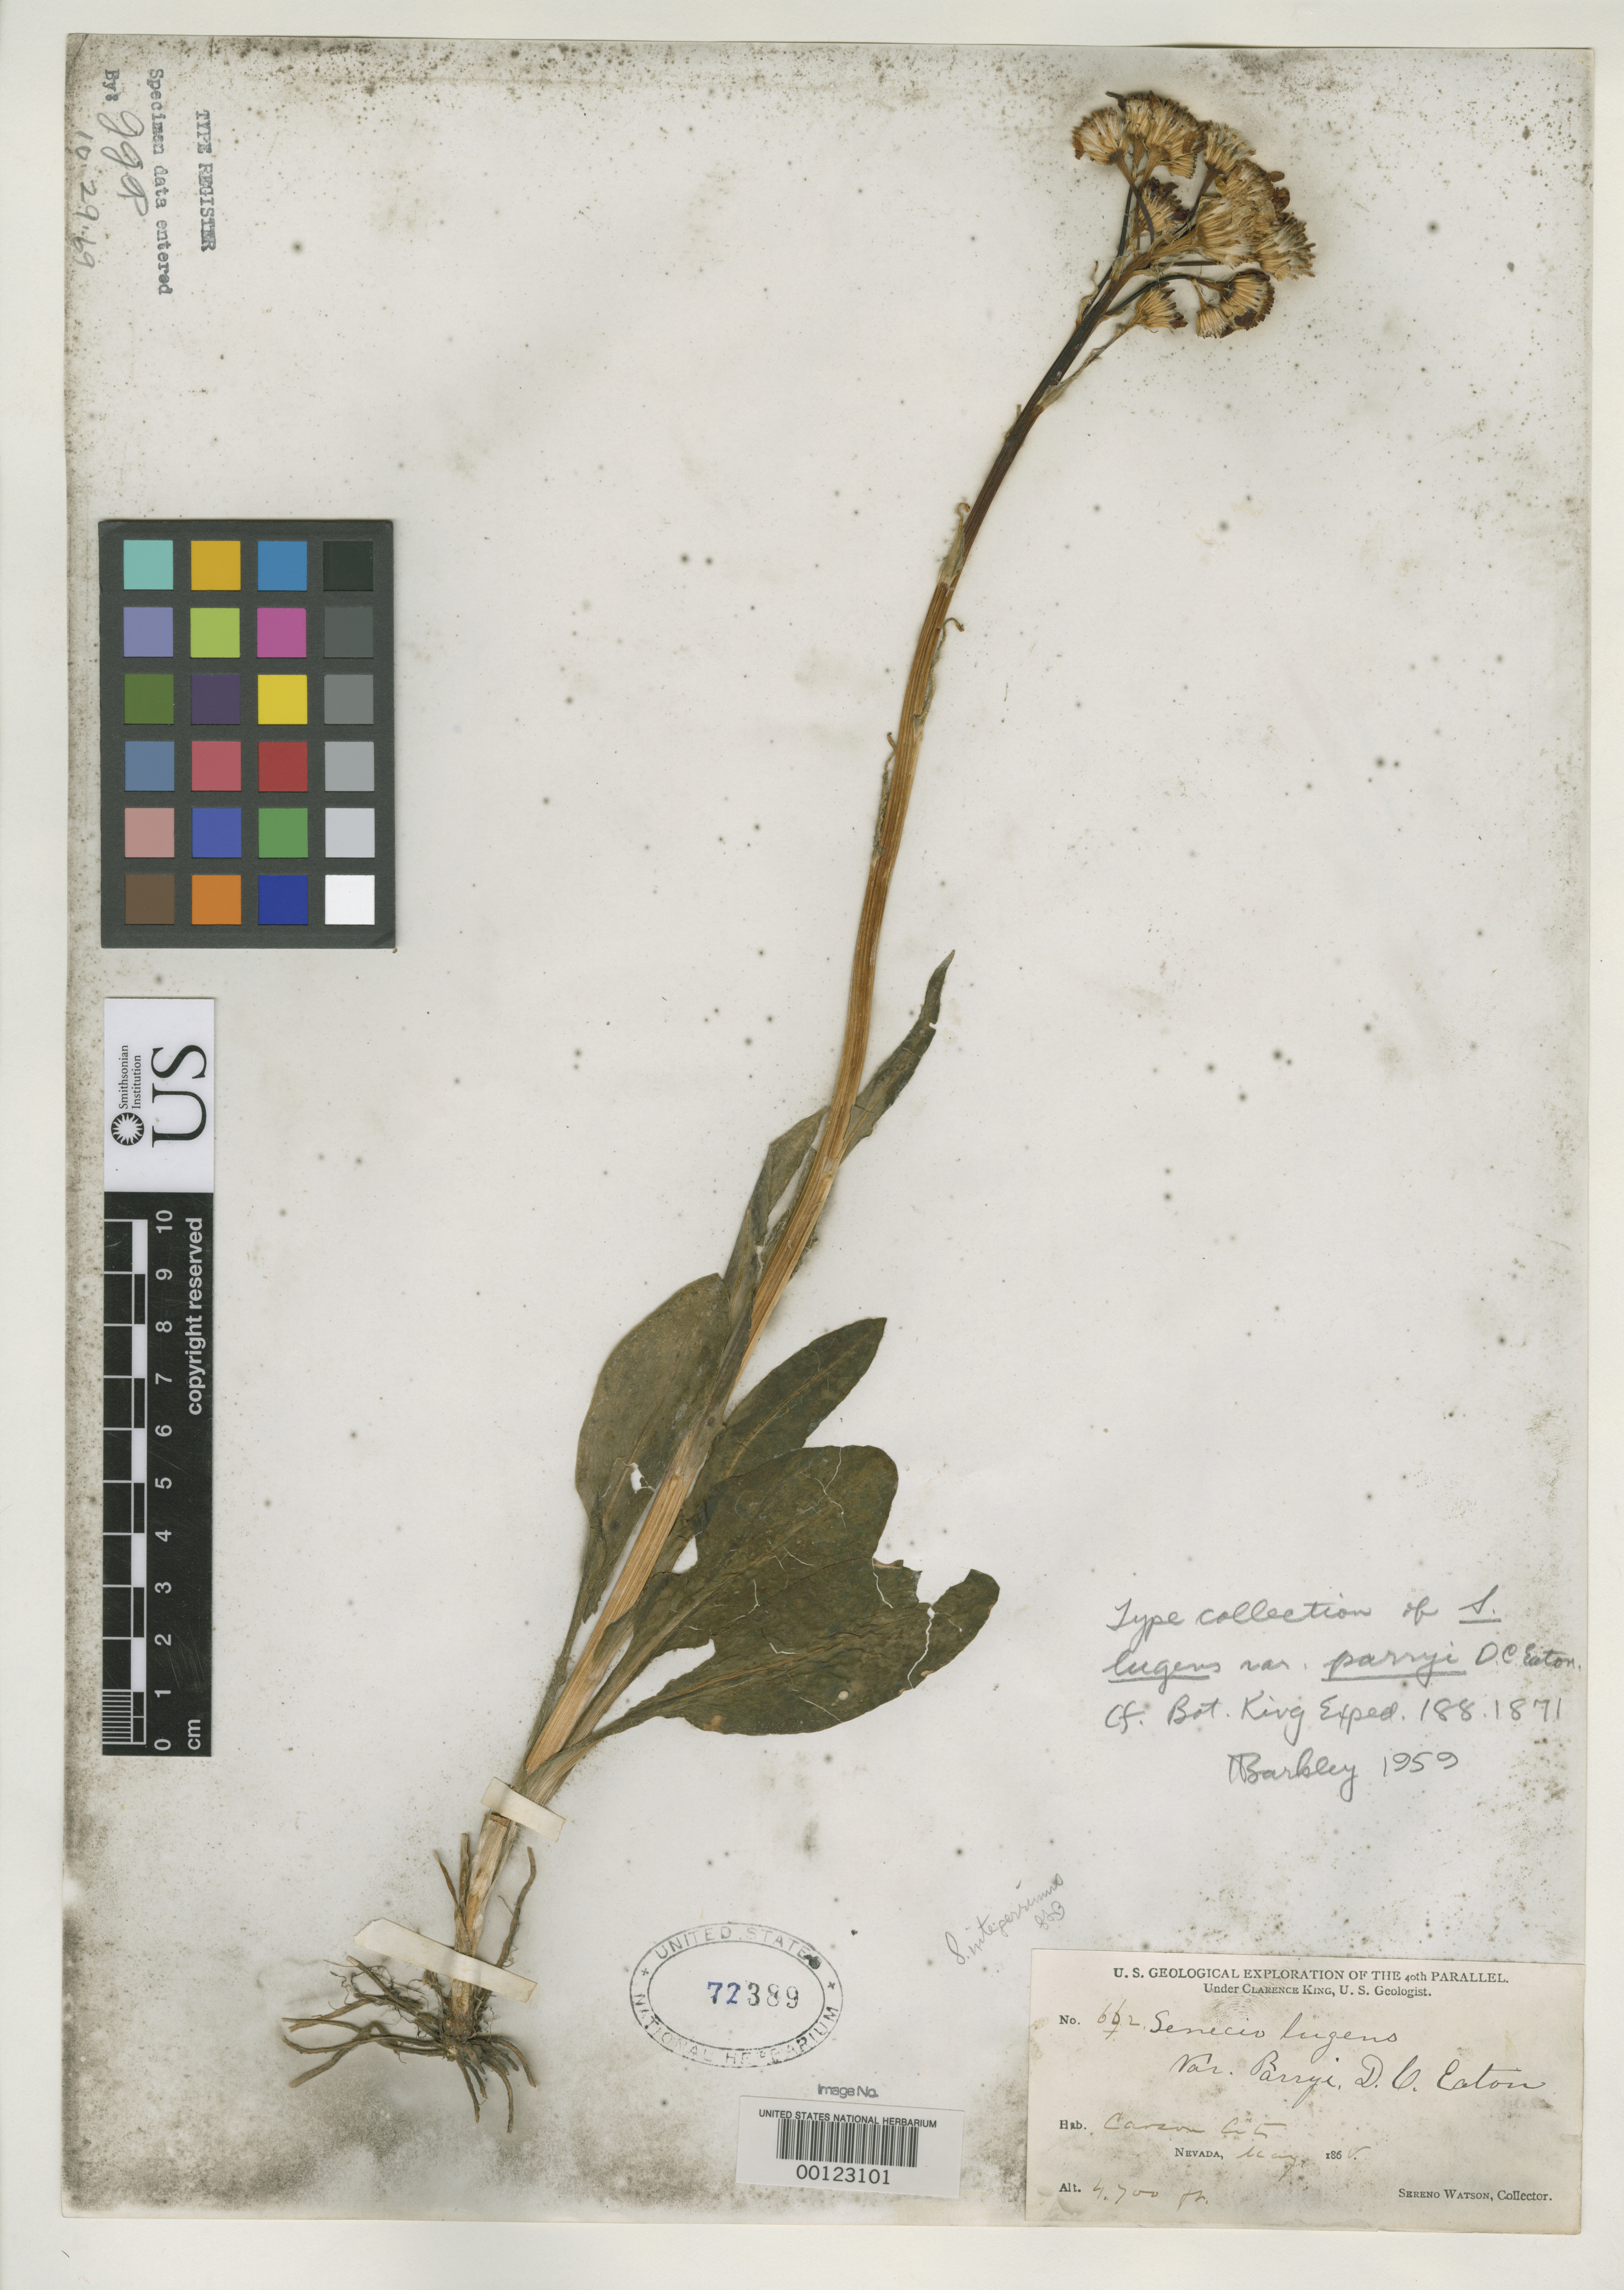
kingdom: Plantae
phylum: Tracheophyta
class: Magnoliopsida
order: Asterales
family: Asteraceae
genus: Senecio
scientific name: Senecio lugens var. parryi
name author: D.C. Eaton in C. King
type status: Syntype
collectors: S. Watson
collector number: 662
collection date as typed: May 1868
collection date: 1868-05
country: United States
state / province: Nevada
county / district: Ormsby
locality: Carson City.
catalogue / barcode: US 72389